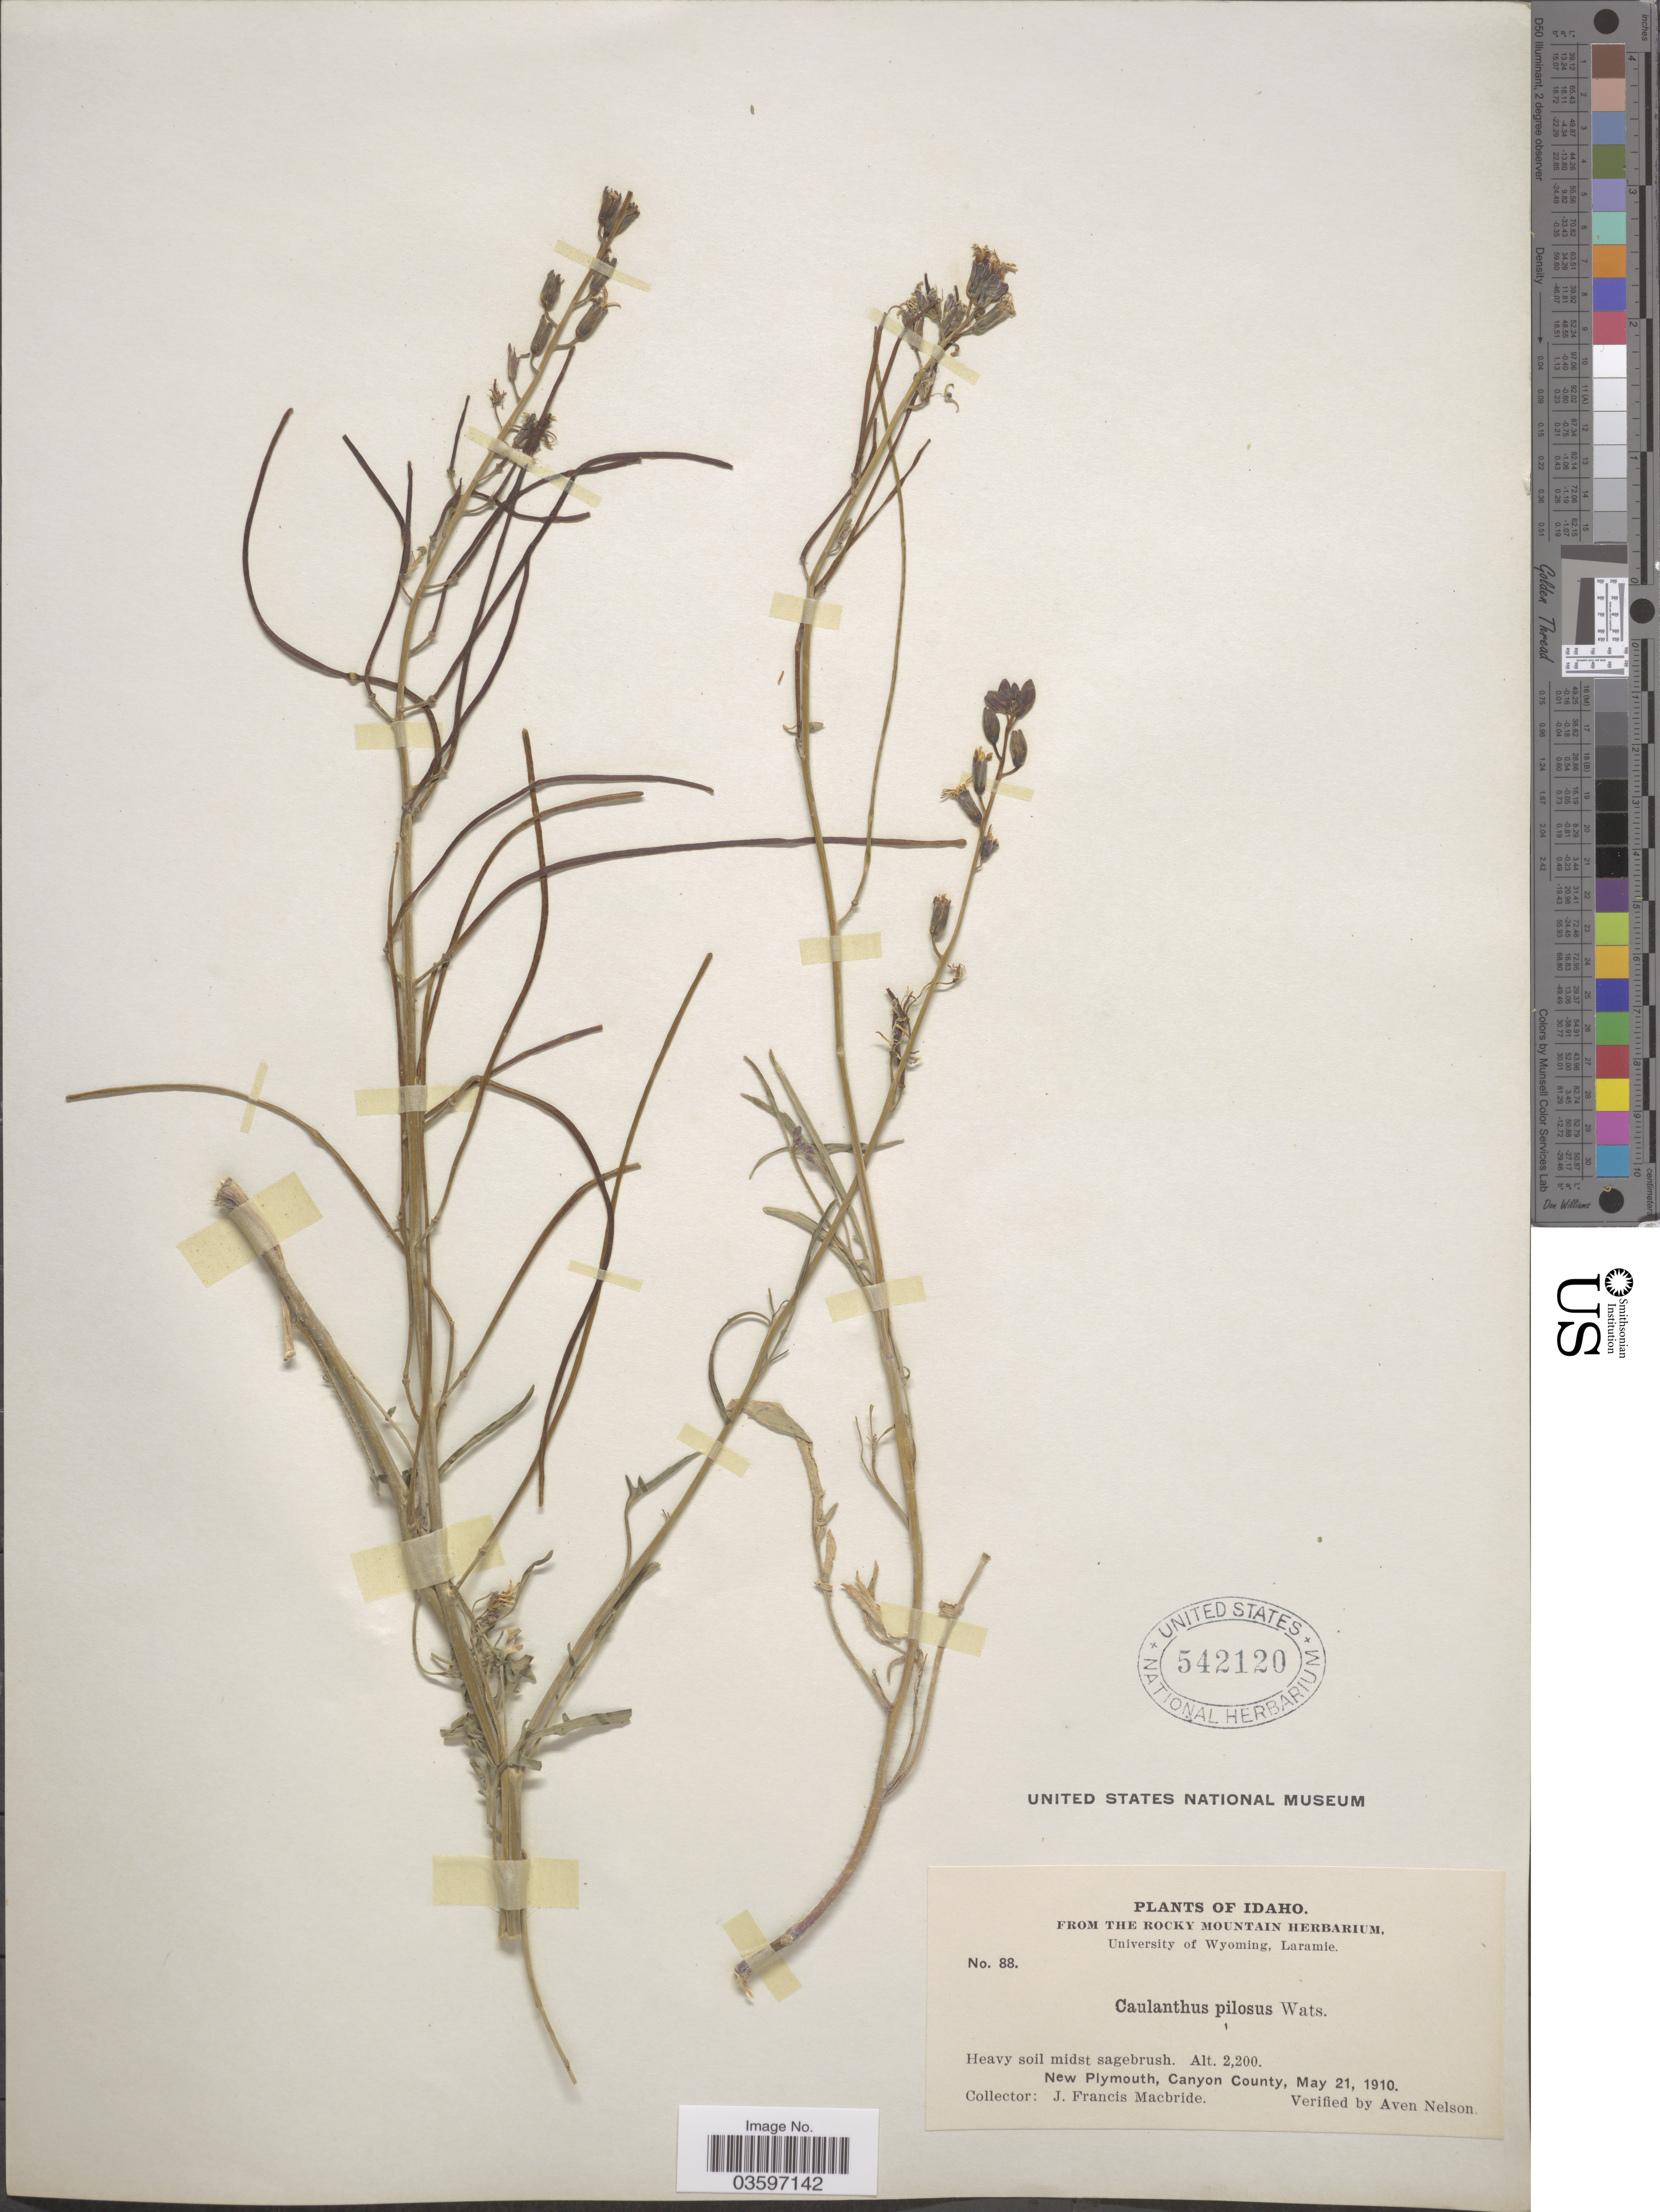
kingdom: Plantae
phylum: Tracheophyta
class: Magnoliopsida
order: Brassicales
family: Brassicaceae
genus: Caulanthus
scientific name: Caulanthus pilosus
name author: S. Watson in C. King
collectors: J. F. Macbride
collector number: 88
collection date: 1910-05-21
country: United States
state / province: Idaho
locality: New Plymouth, Canyon County.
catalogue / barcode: US 542120